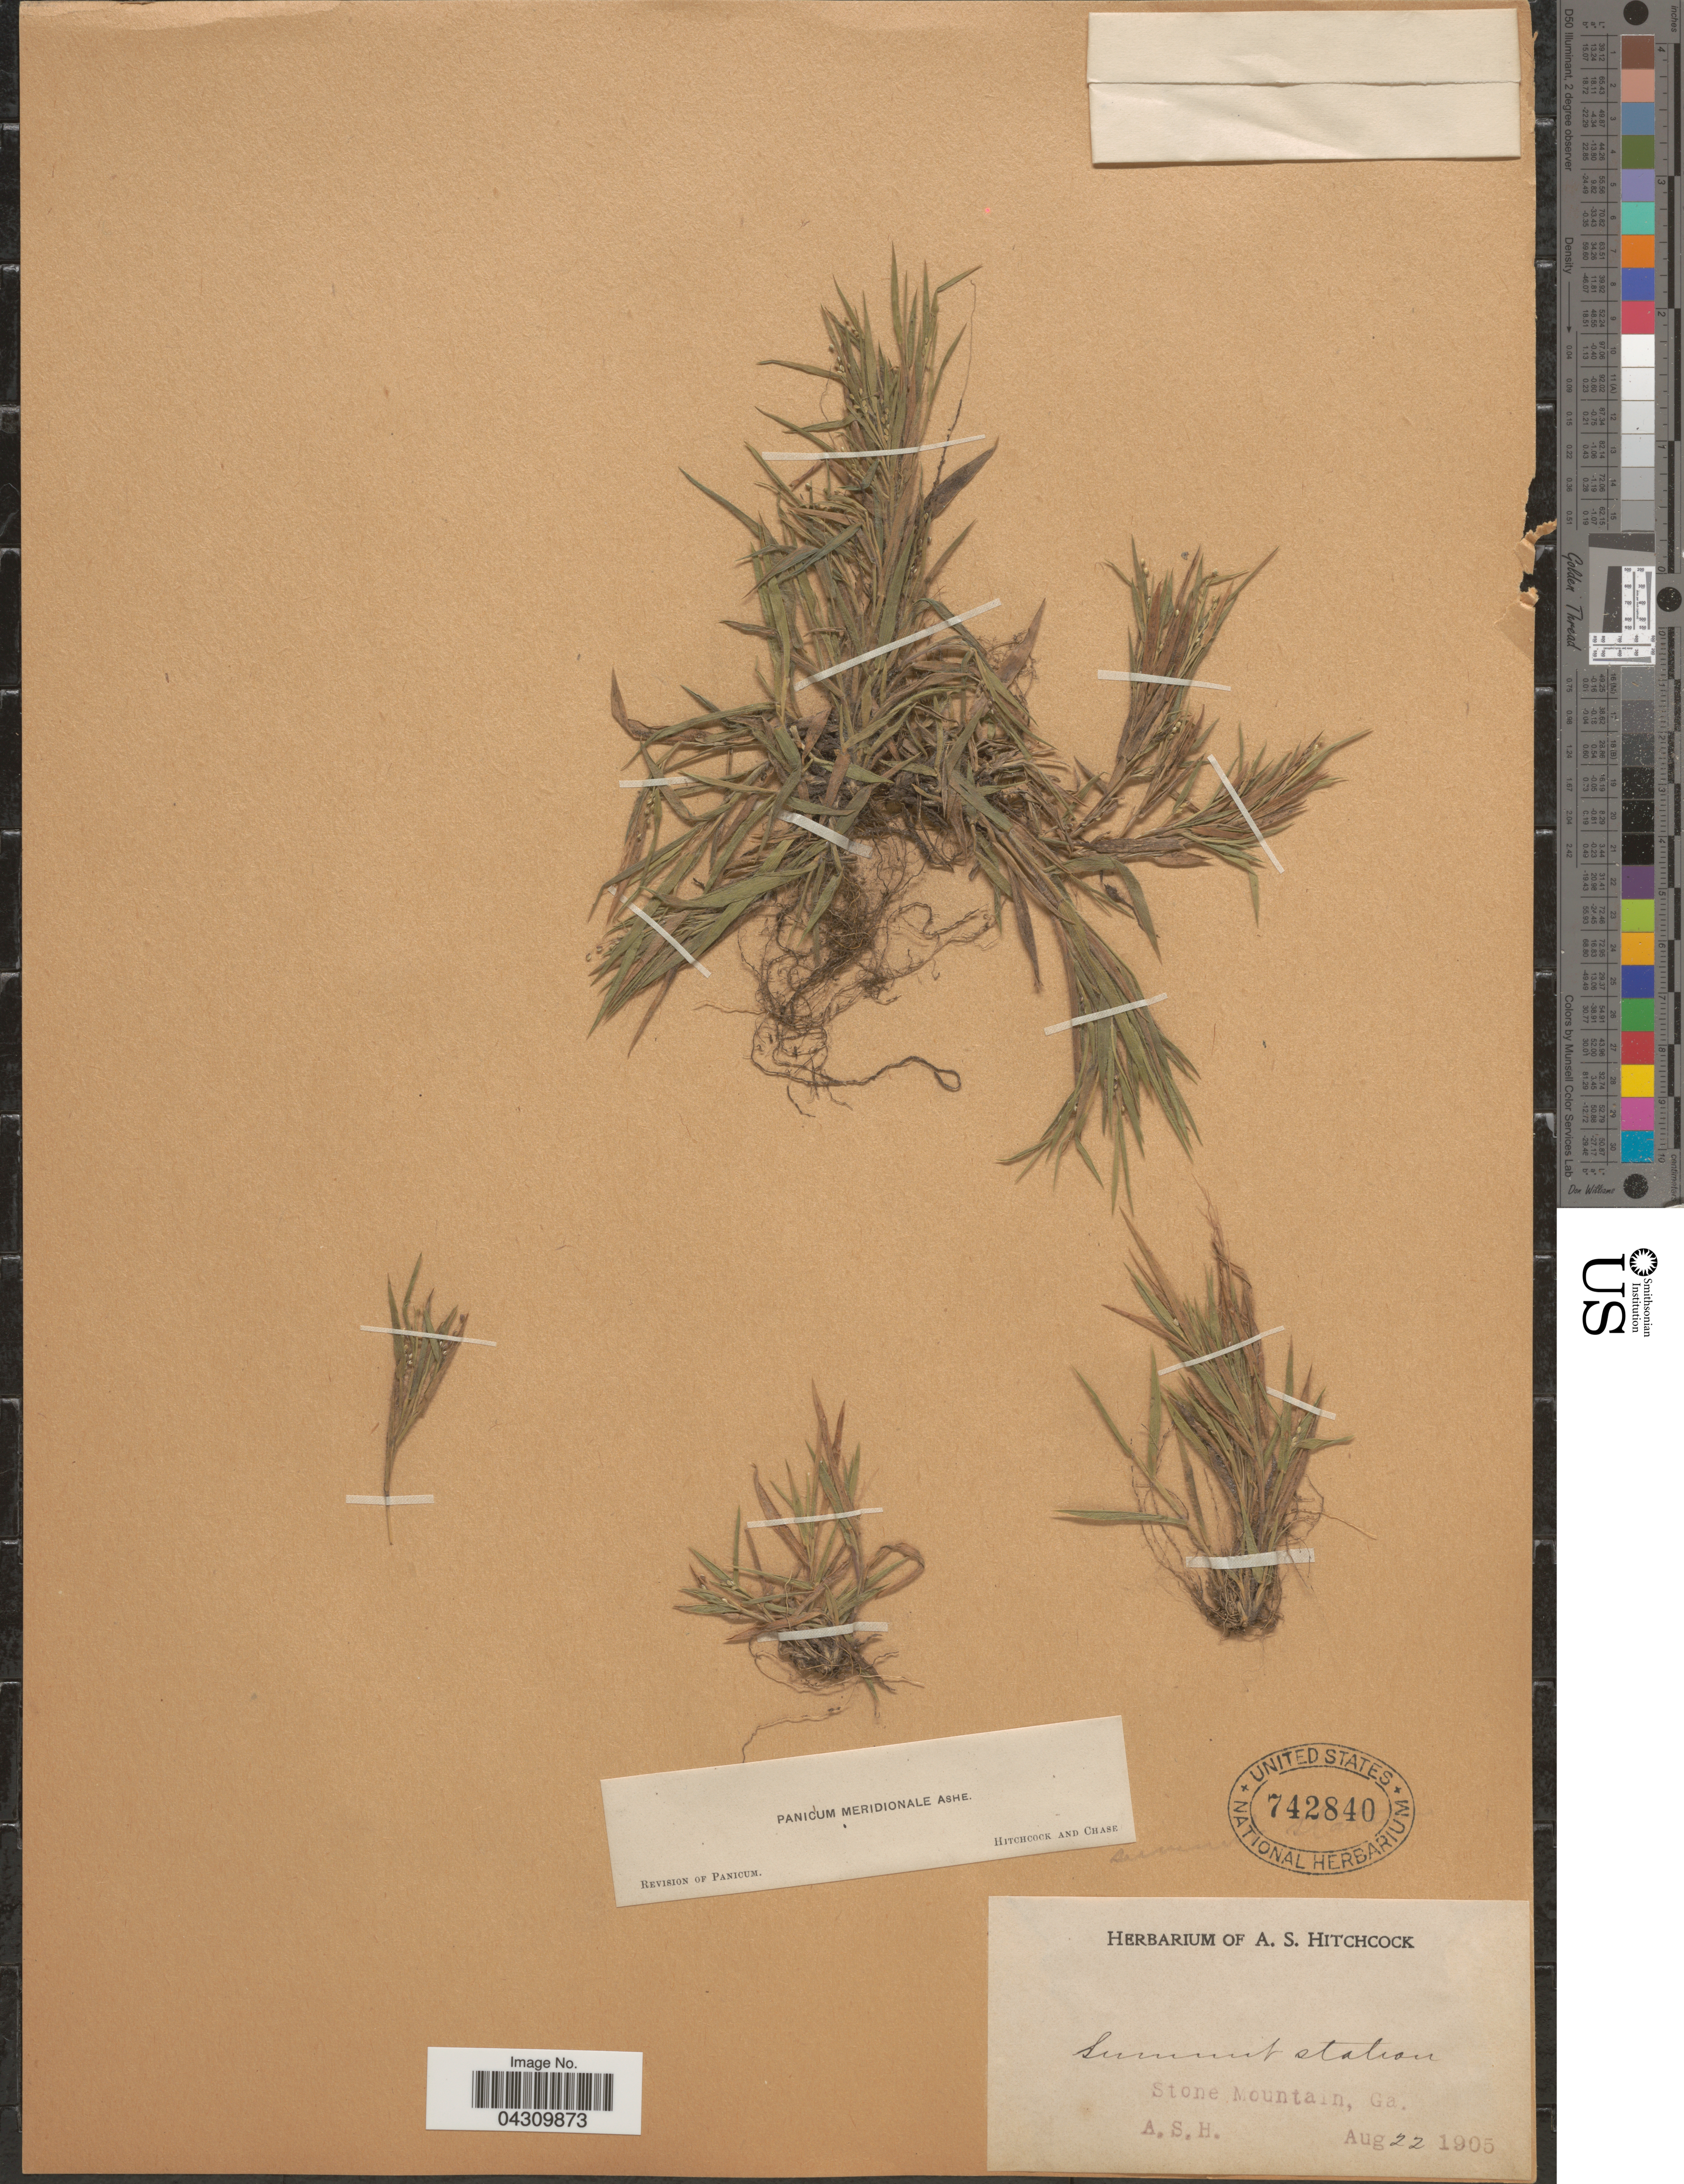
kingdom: Plantae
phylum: Tracheophyta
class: Liliopsida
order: Poales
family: Poaceae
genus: Dichanthelium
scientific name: Dichanthelium acuminatum var. acuminatum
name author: (Sw.) Gould & C.A. Clark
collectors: A. S. Hitchcock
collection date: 1905-08-22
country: United States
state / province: Georgia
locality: Summit station. Stone Mountain.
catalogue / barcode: US 742840